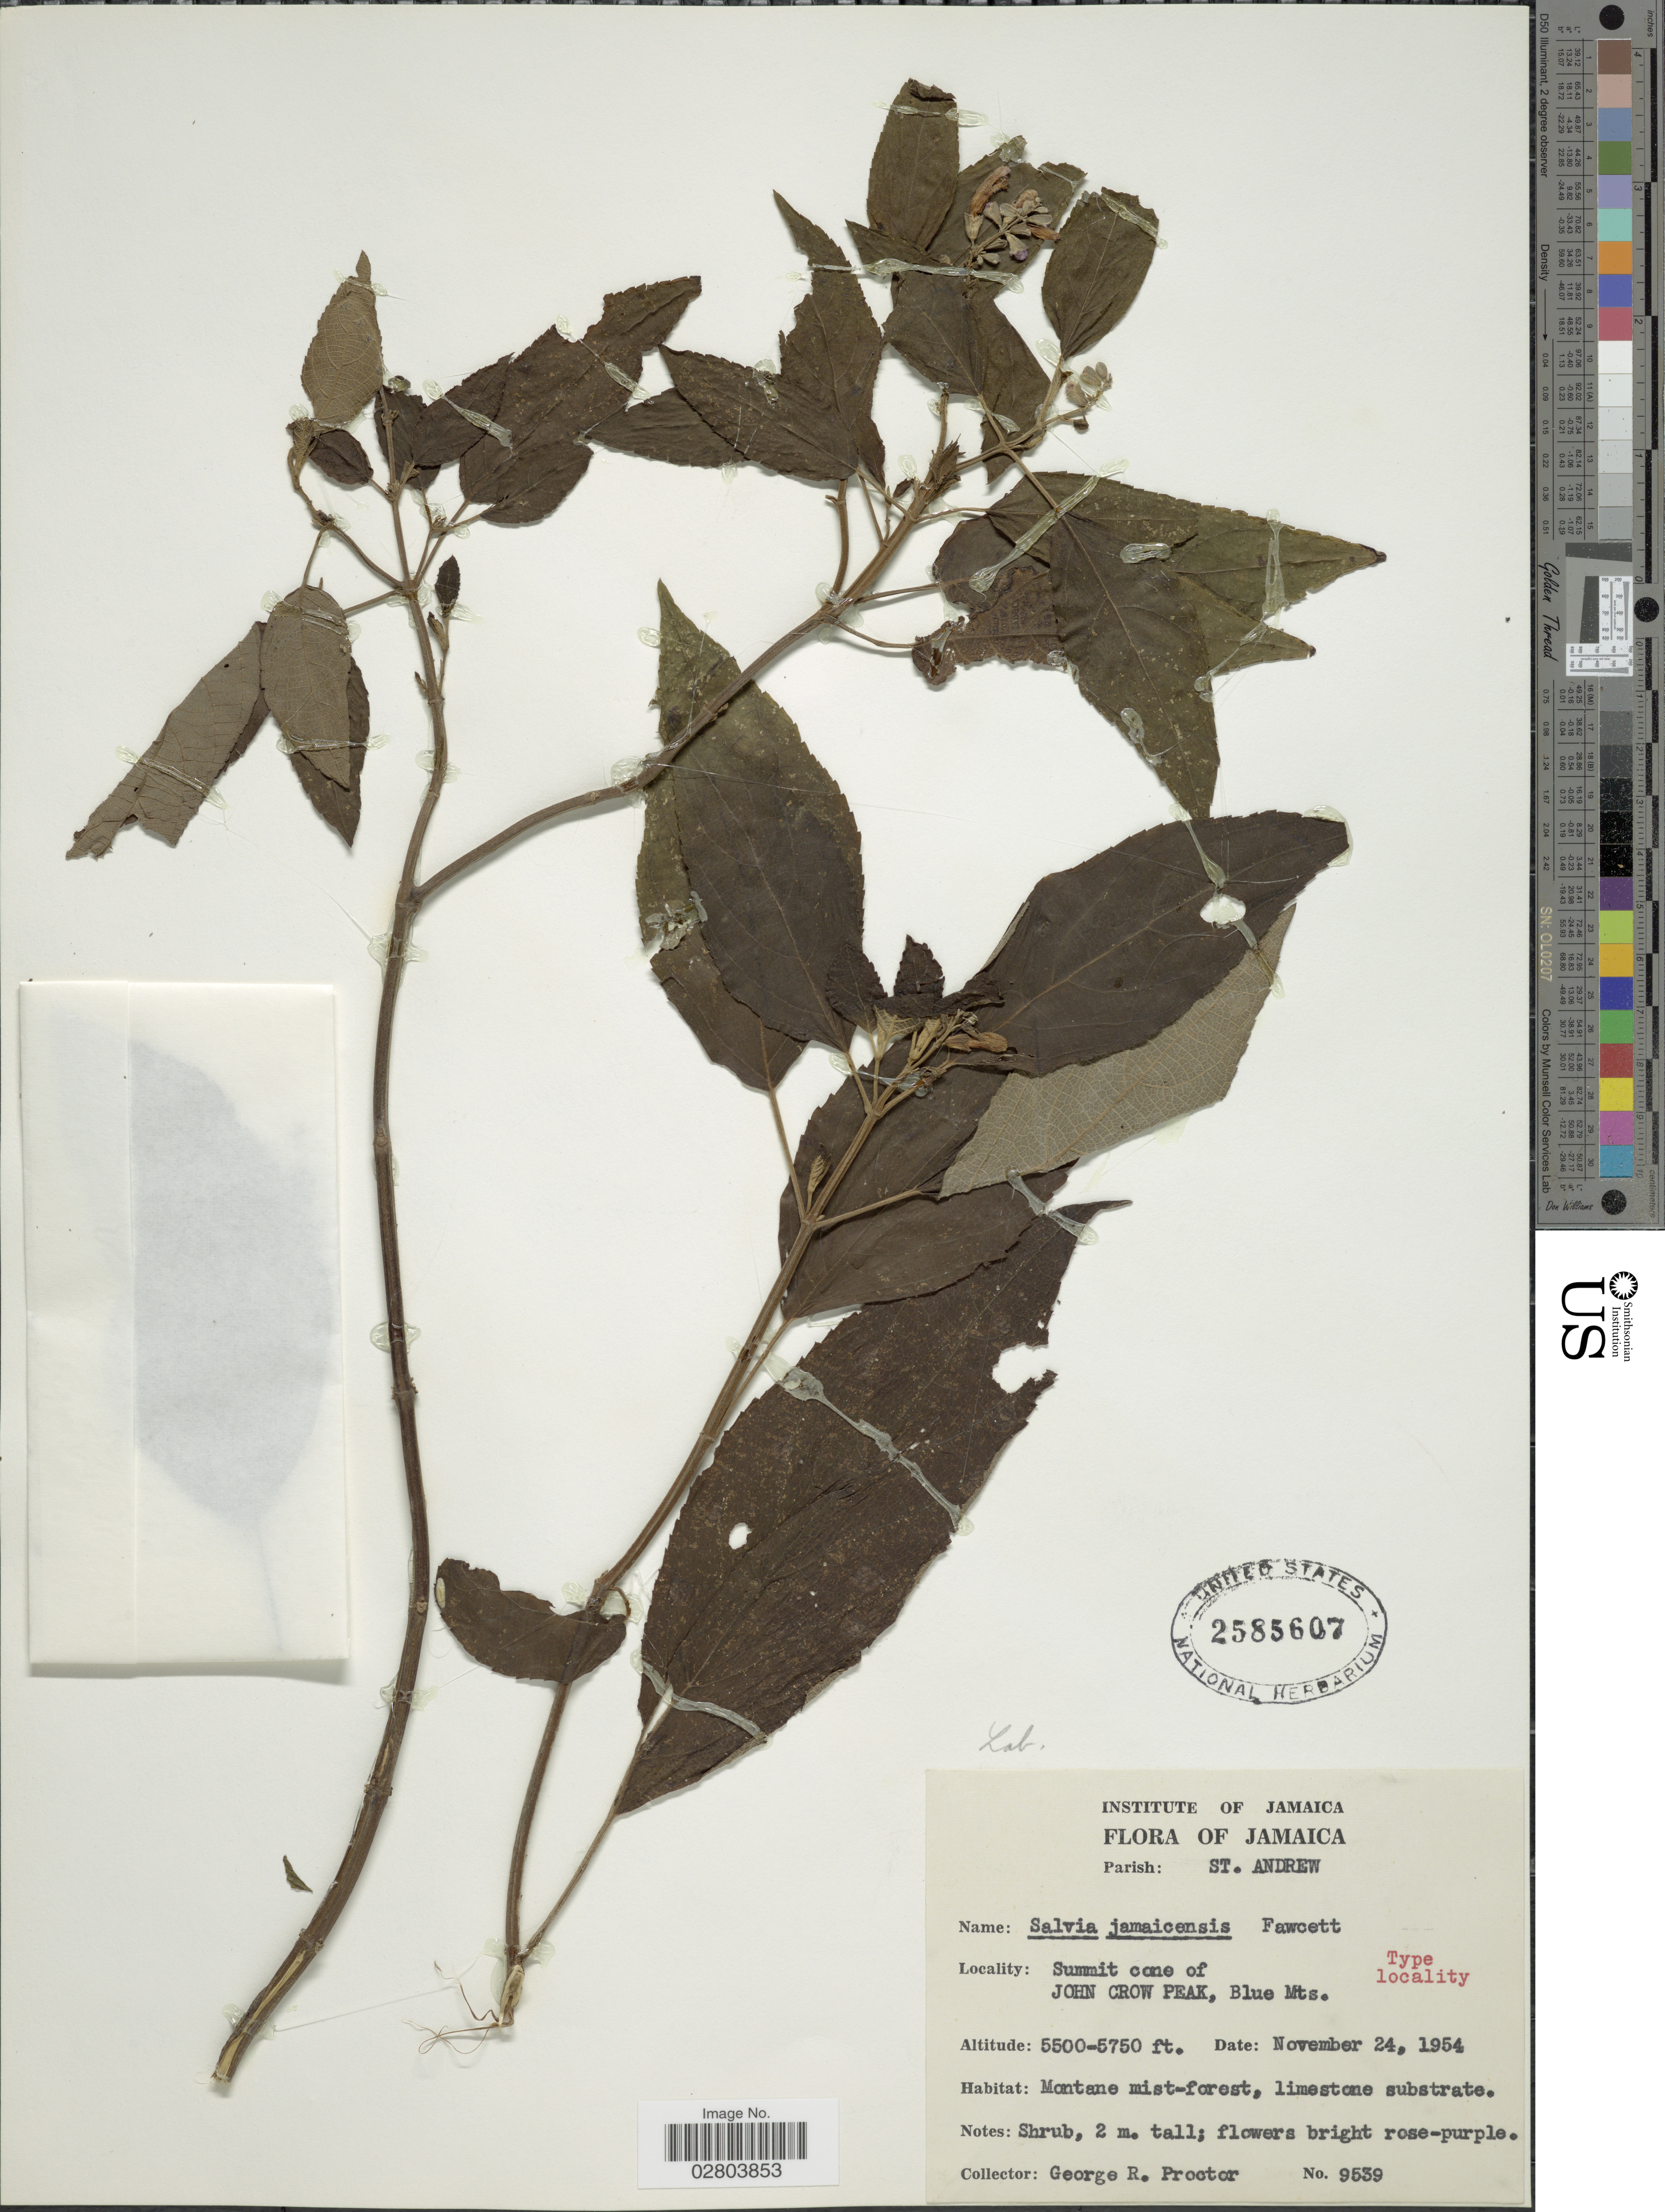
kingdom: Plantae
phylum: Tracheophyta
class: Magnoliopsida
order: Lamiales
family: Lamiaceae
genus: Salvia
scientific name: Salvia jamaicensis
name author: Fawc.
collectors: G. R. Proctor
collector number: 9539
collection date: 1954-11-24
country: Jamaica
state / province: Saint Andrew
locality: Parish: St. Andrew. Summit cone of John Crow Peak, Blue Mts.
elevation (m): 1676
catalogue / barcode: US 2585607